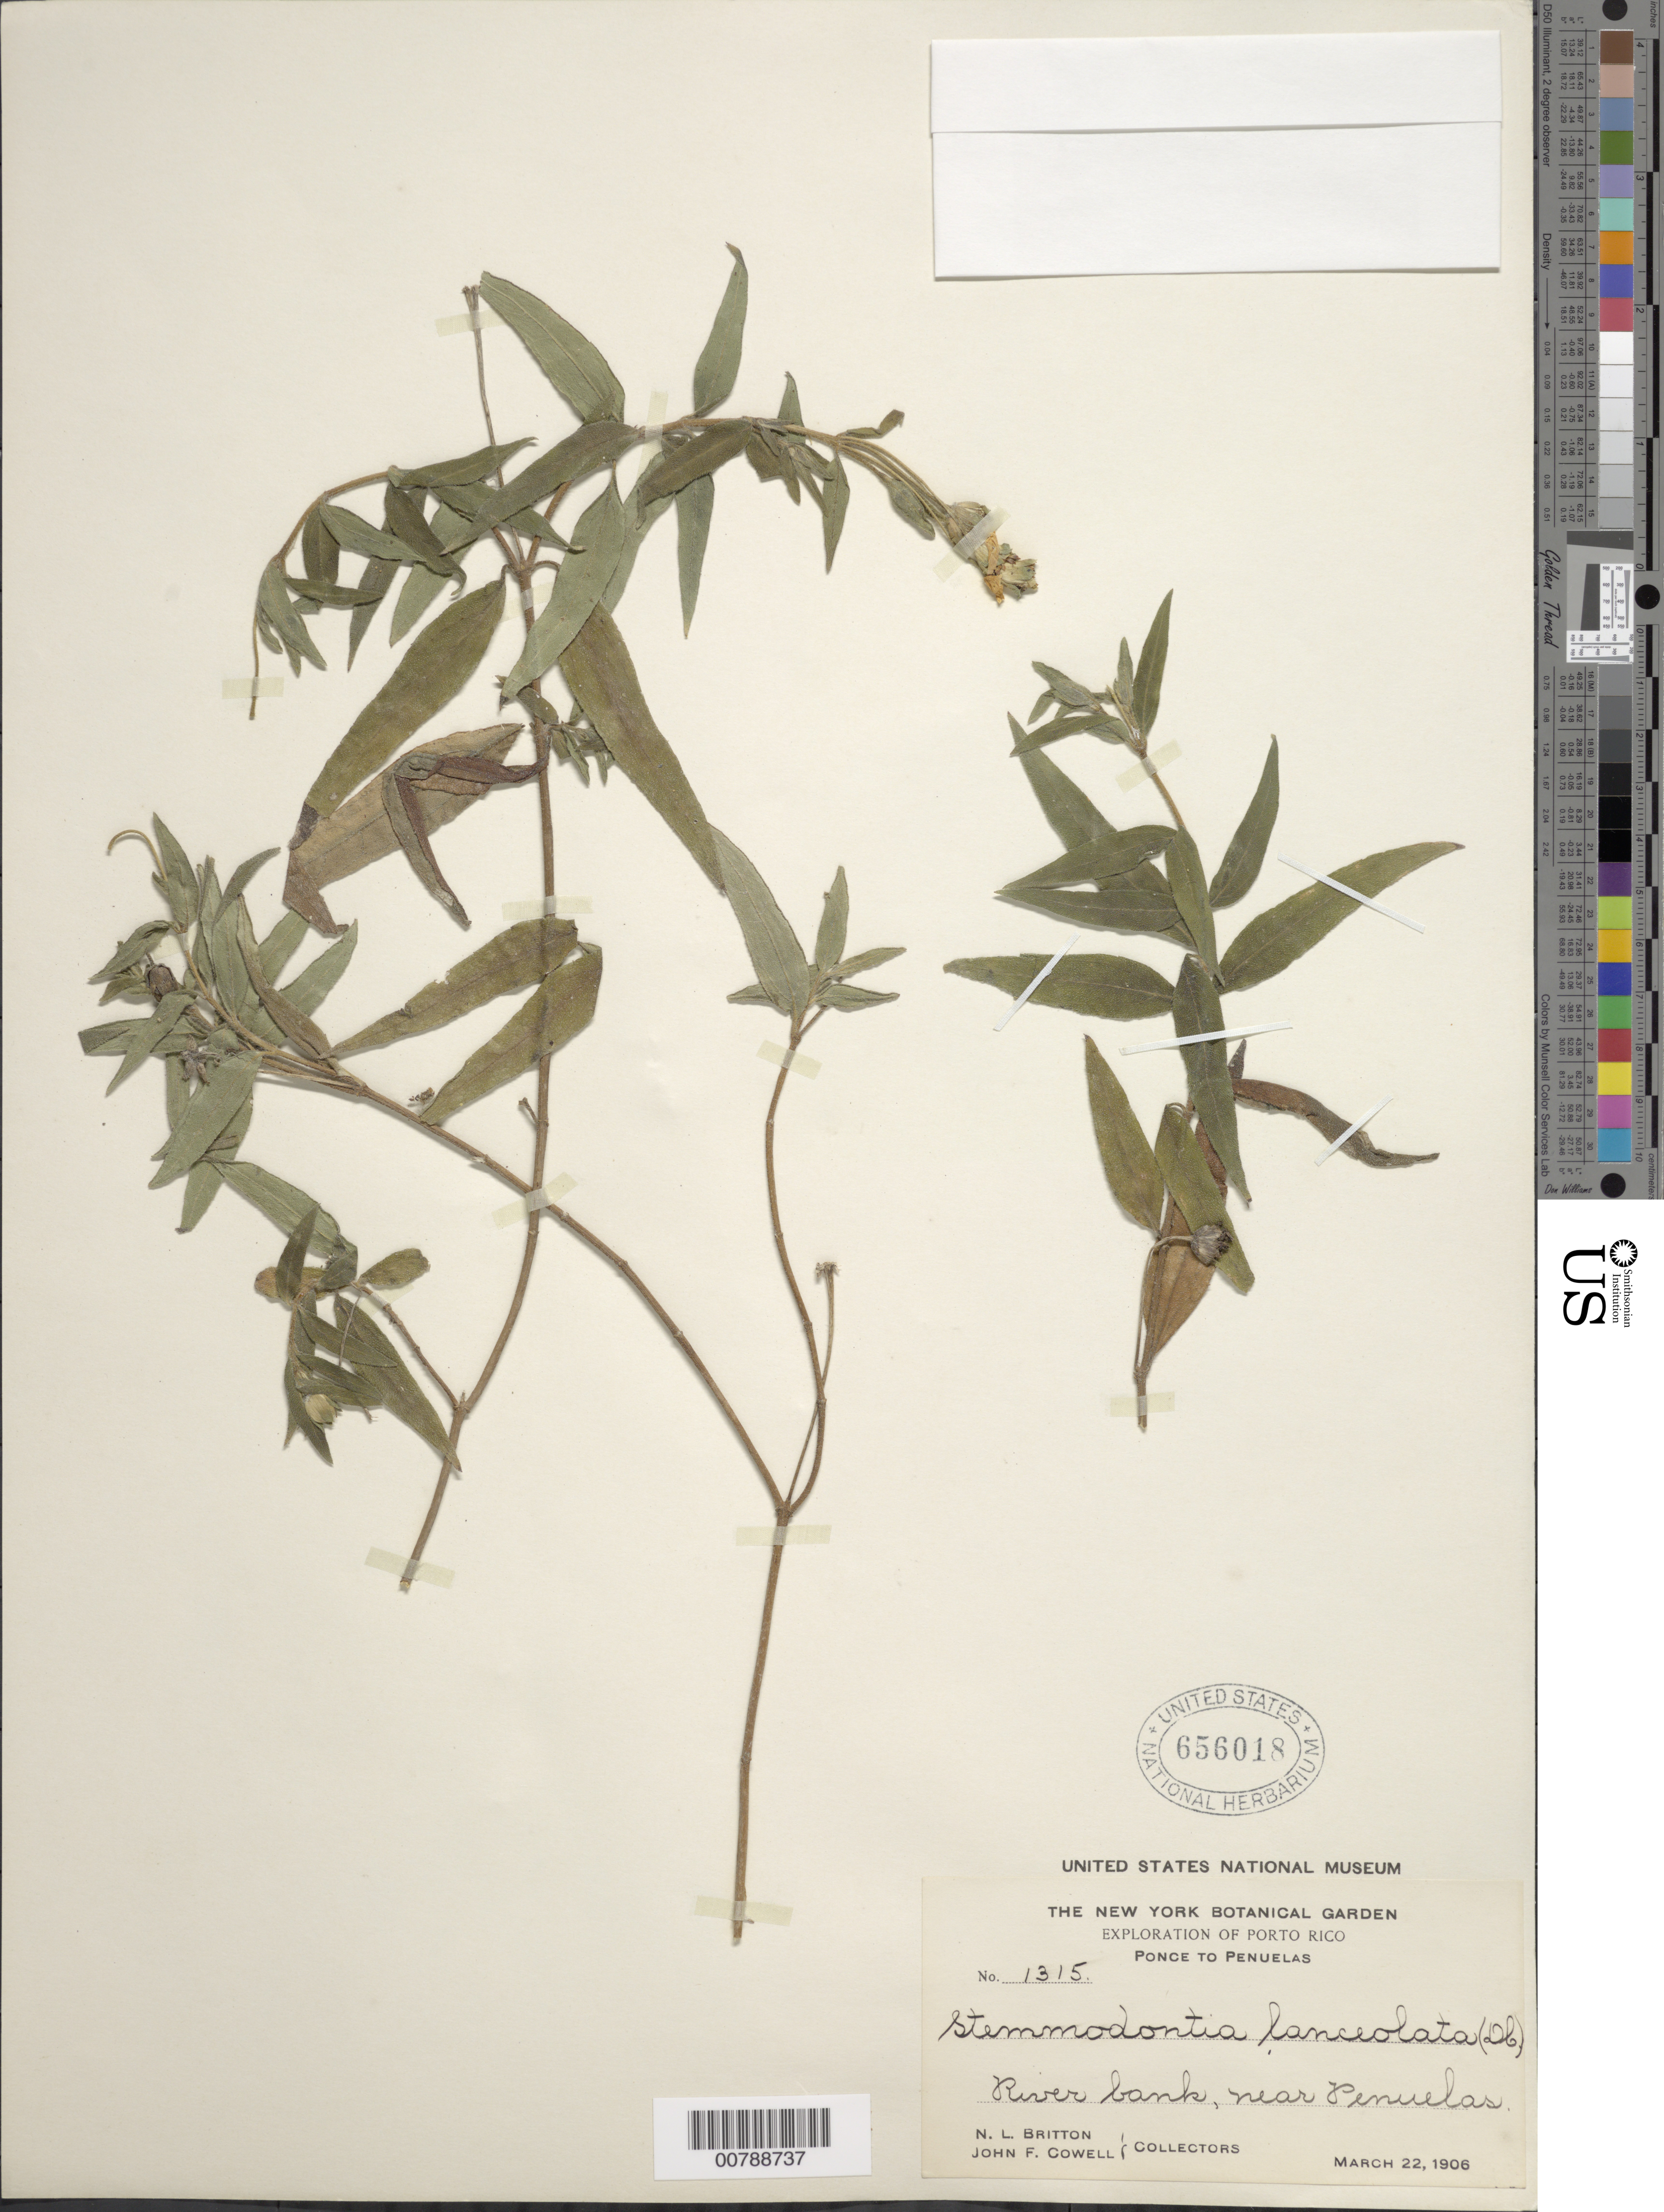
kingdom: Plantae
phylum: Tracheophyta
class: Magnoliopsida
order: Asterales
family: Asteraceae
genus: Wedelia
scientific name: Wedelia lanceolata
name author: DC.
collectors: N. Britton & J. F. Cowell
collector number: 1315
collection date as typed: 22 Mar 1906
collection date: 1906-03-22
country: Puerto Rico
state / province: Ponce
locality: Ponce to Peñuelas. River bank near Peñuelas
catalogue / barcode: US 656018